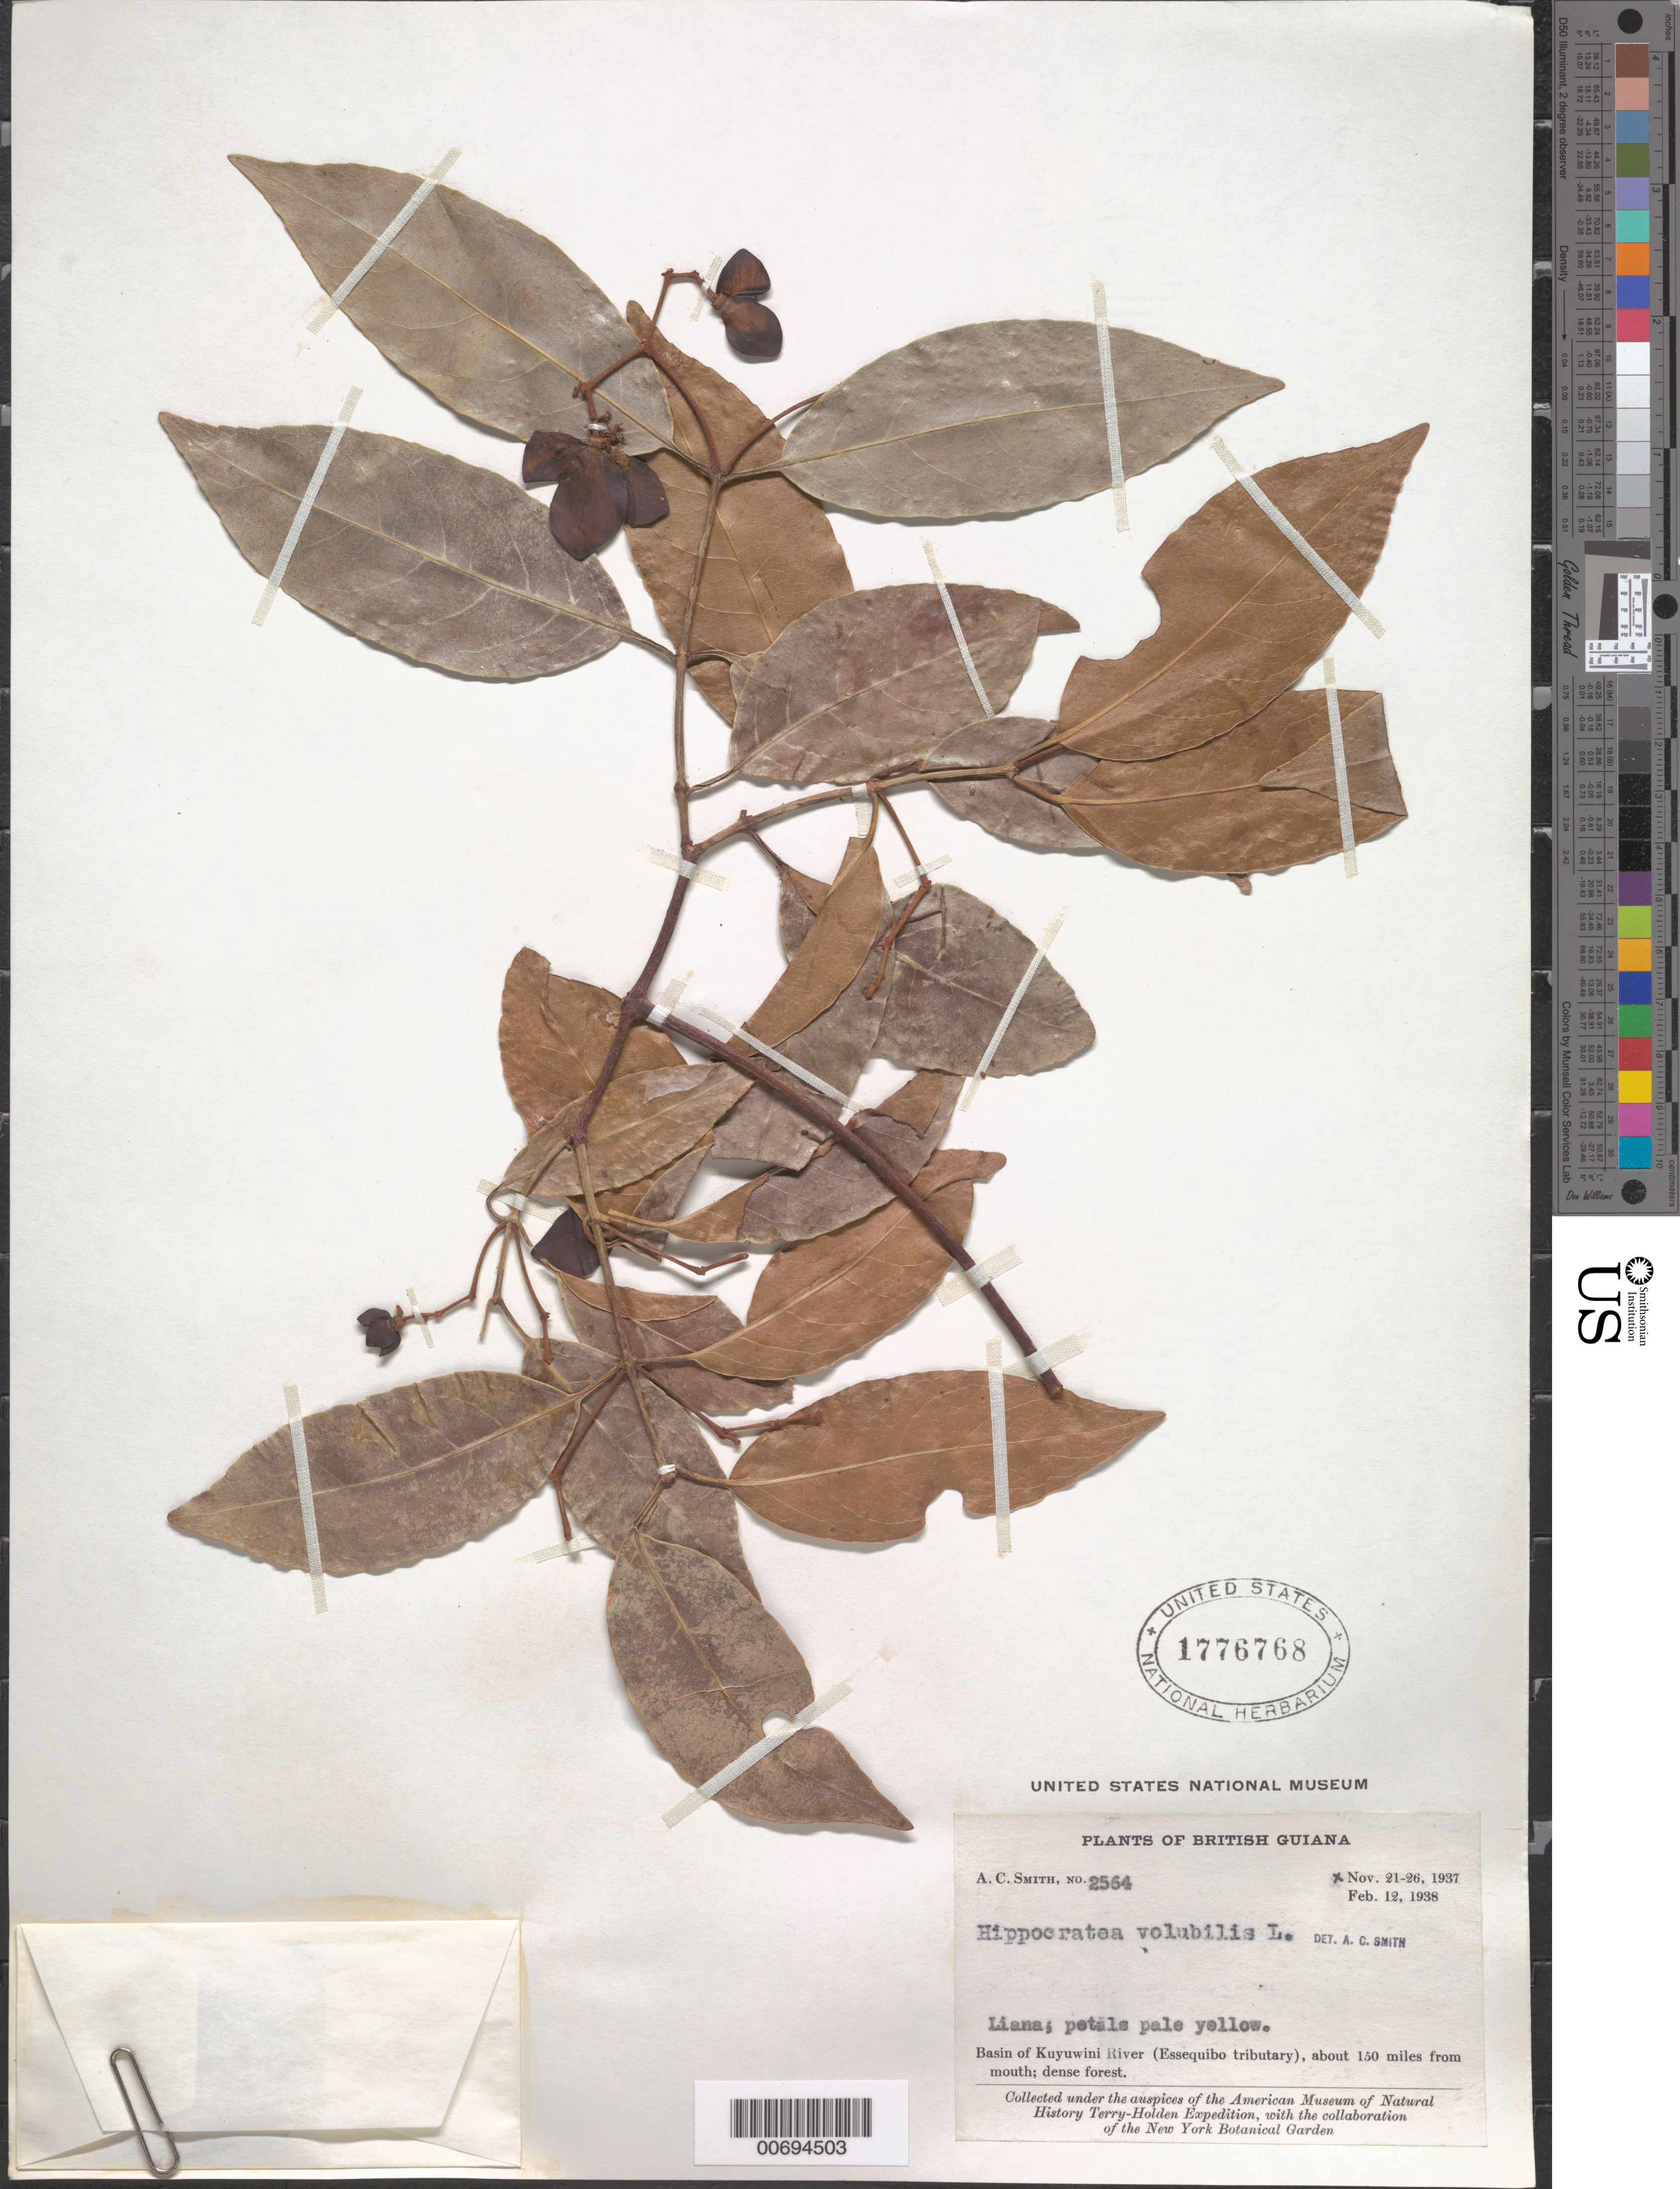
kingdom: Plantae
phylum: Tracheophyta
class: Magnoliopsida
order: Celastrales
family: Celastraceae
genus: Hippocratea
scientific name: Hippocratea volubilis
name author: L.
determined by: Smith, A. C.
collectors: A. C. Smith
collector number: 2564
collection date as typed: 21-Nov-37 to 26-Nov-37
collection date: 1937-11-21/1937-11-26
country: Guyana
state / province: U. Takutu-U. Essequibo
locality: Kuyuwini River Basin (Essequibo River tributary), about 150 mi. from mouth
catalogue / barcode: US 1776768